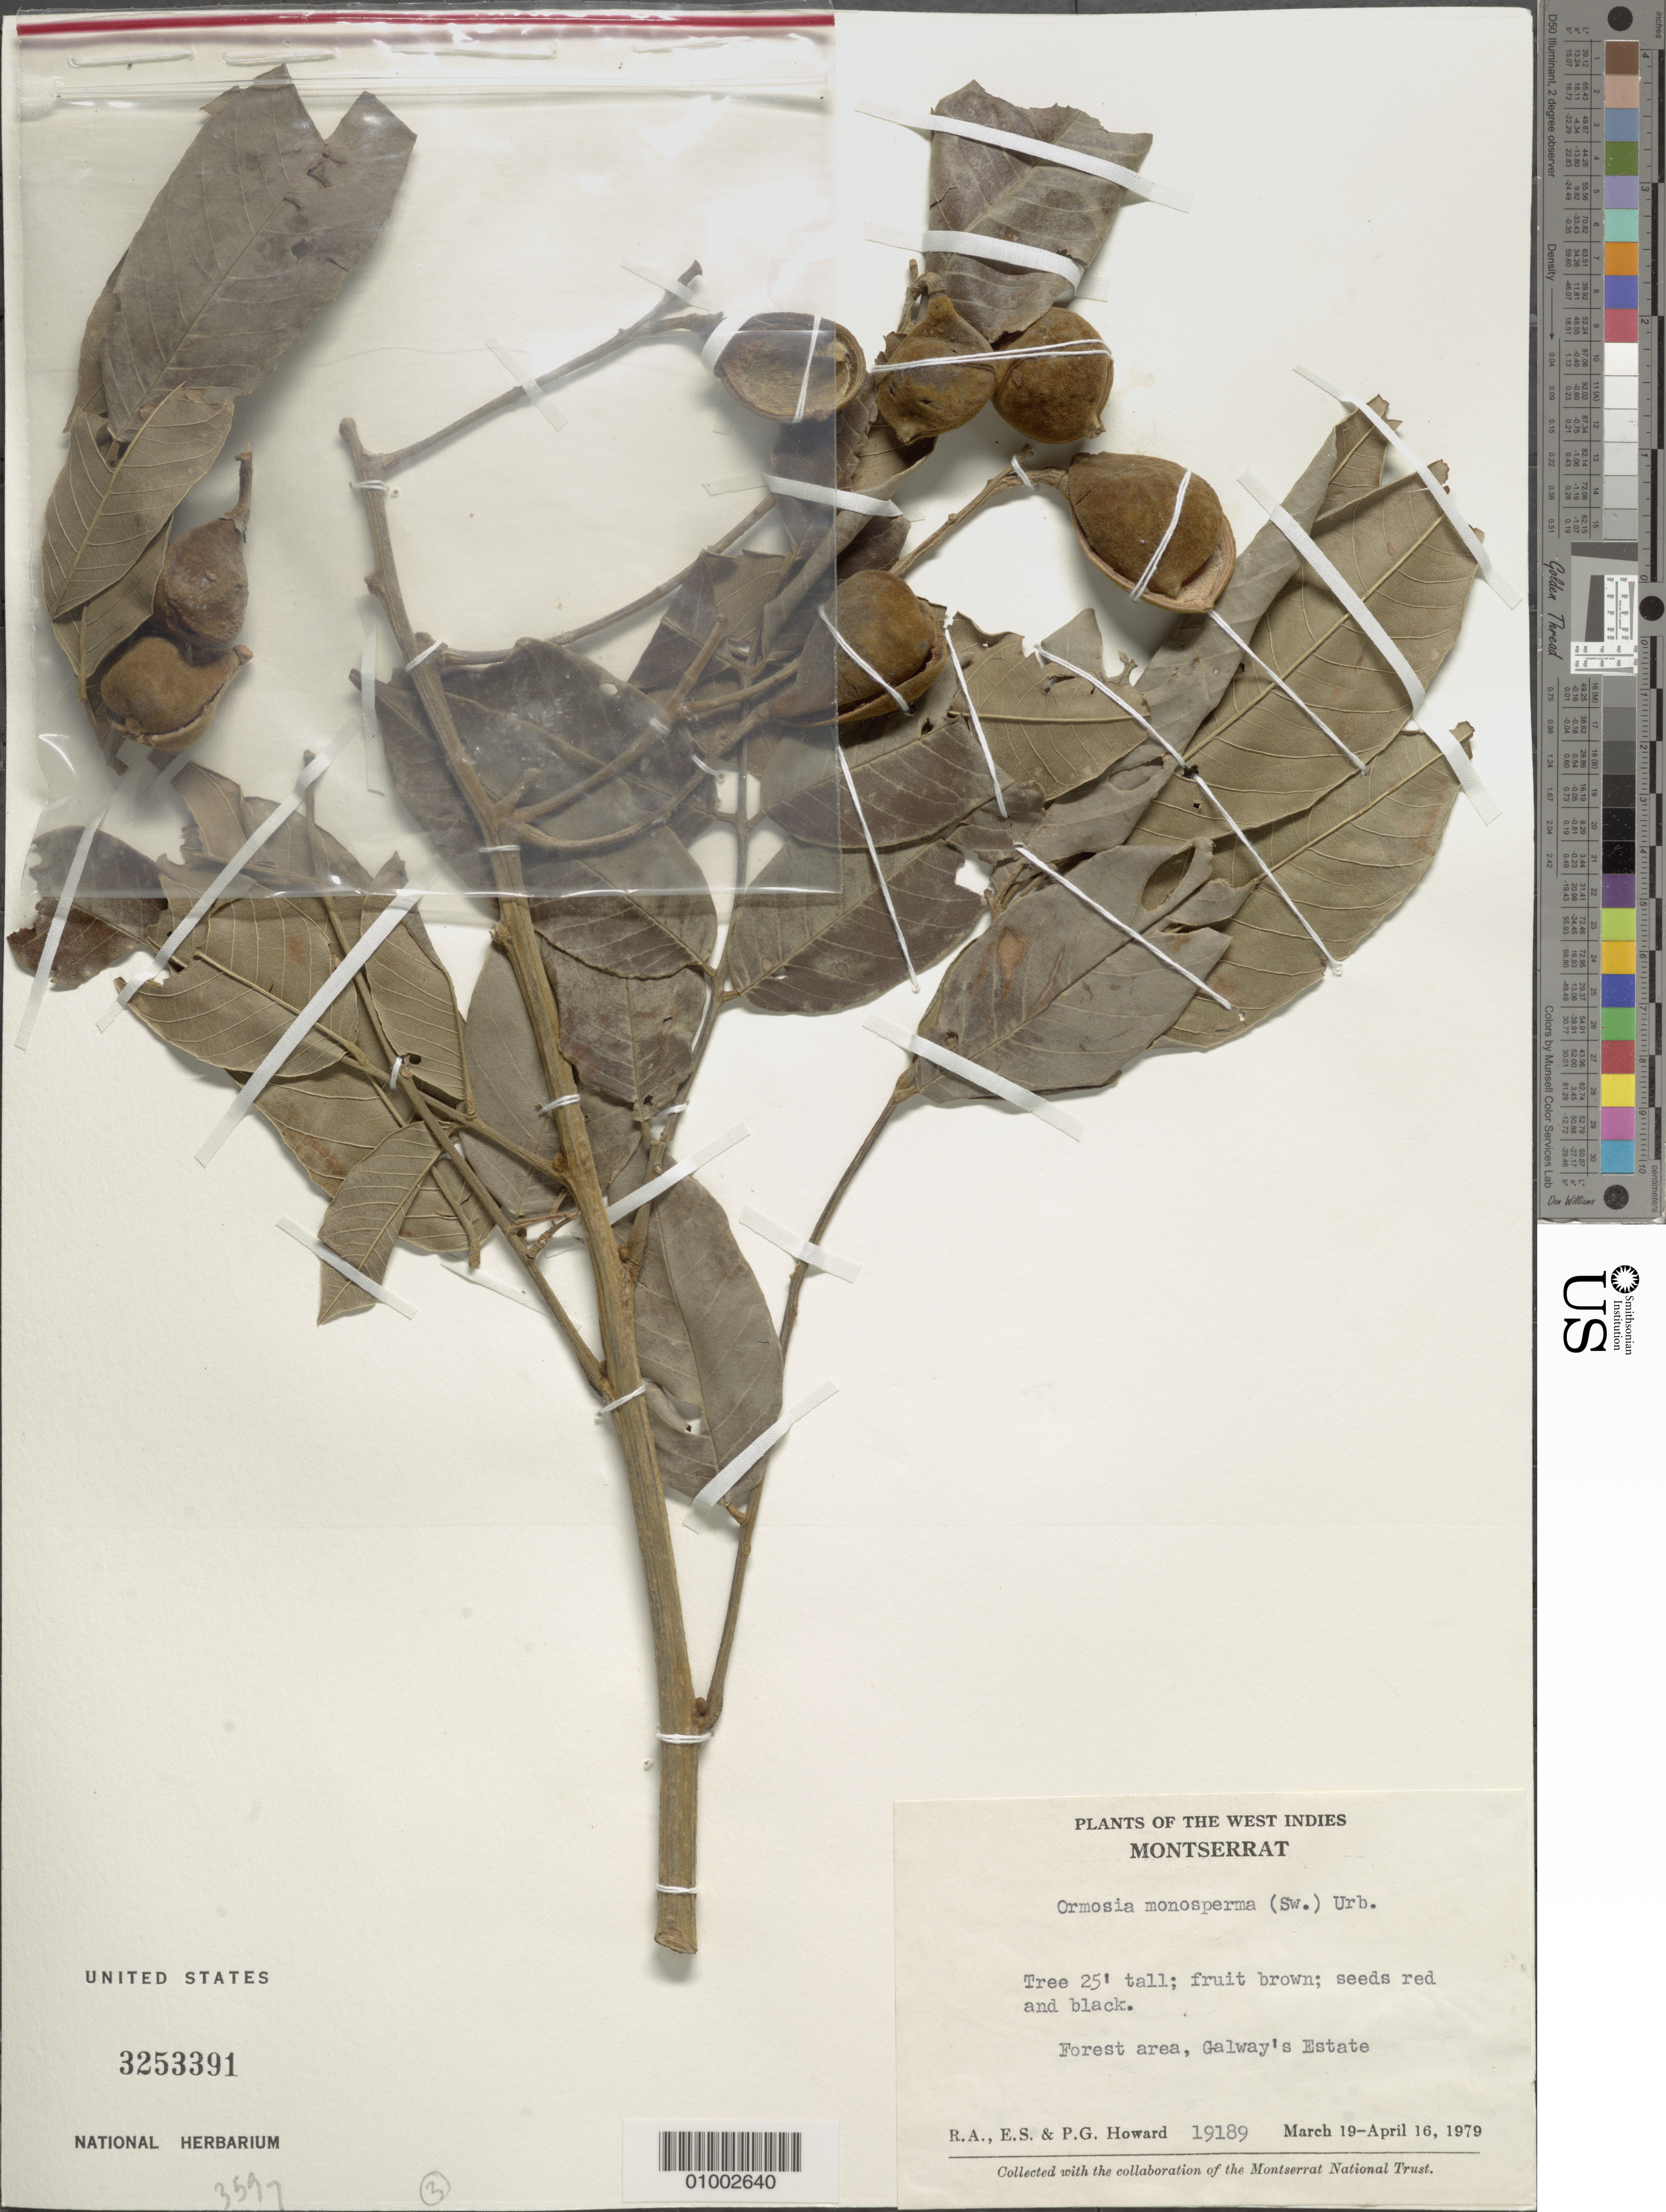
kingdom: Plantae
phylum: Tracheophyta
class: Magnoliopsida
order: Fabales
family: Fabaceae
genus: Ormosia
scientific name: Ormosia monosperma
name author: (Sw.) Urb.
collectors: R. A. Howard, E. S. Howard & P. Howard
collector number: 19189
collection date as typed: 19 Mar 1979 to 16 Apr 1979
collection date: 1979-03-19/1979-04-16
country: Montserrat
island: Montserrat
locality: Forest area, Galway's Estate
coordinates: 0 N, 0 E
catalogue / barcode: US 3253391